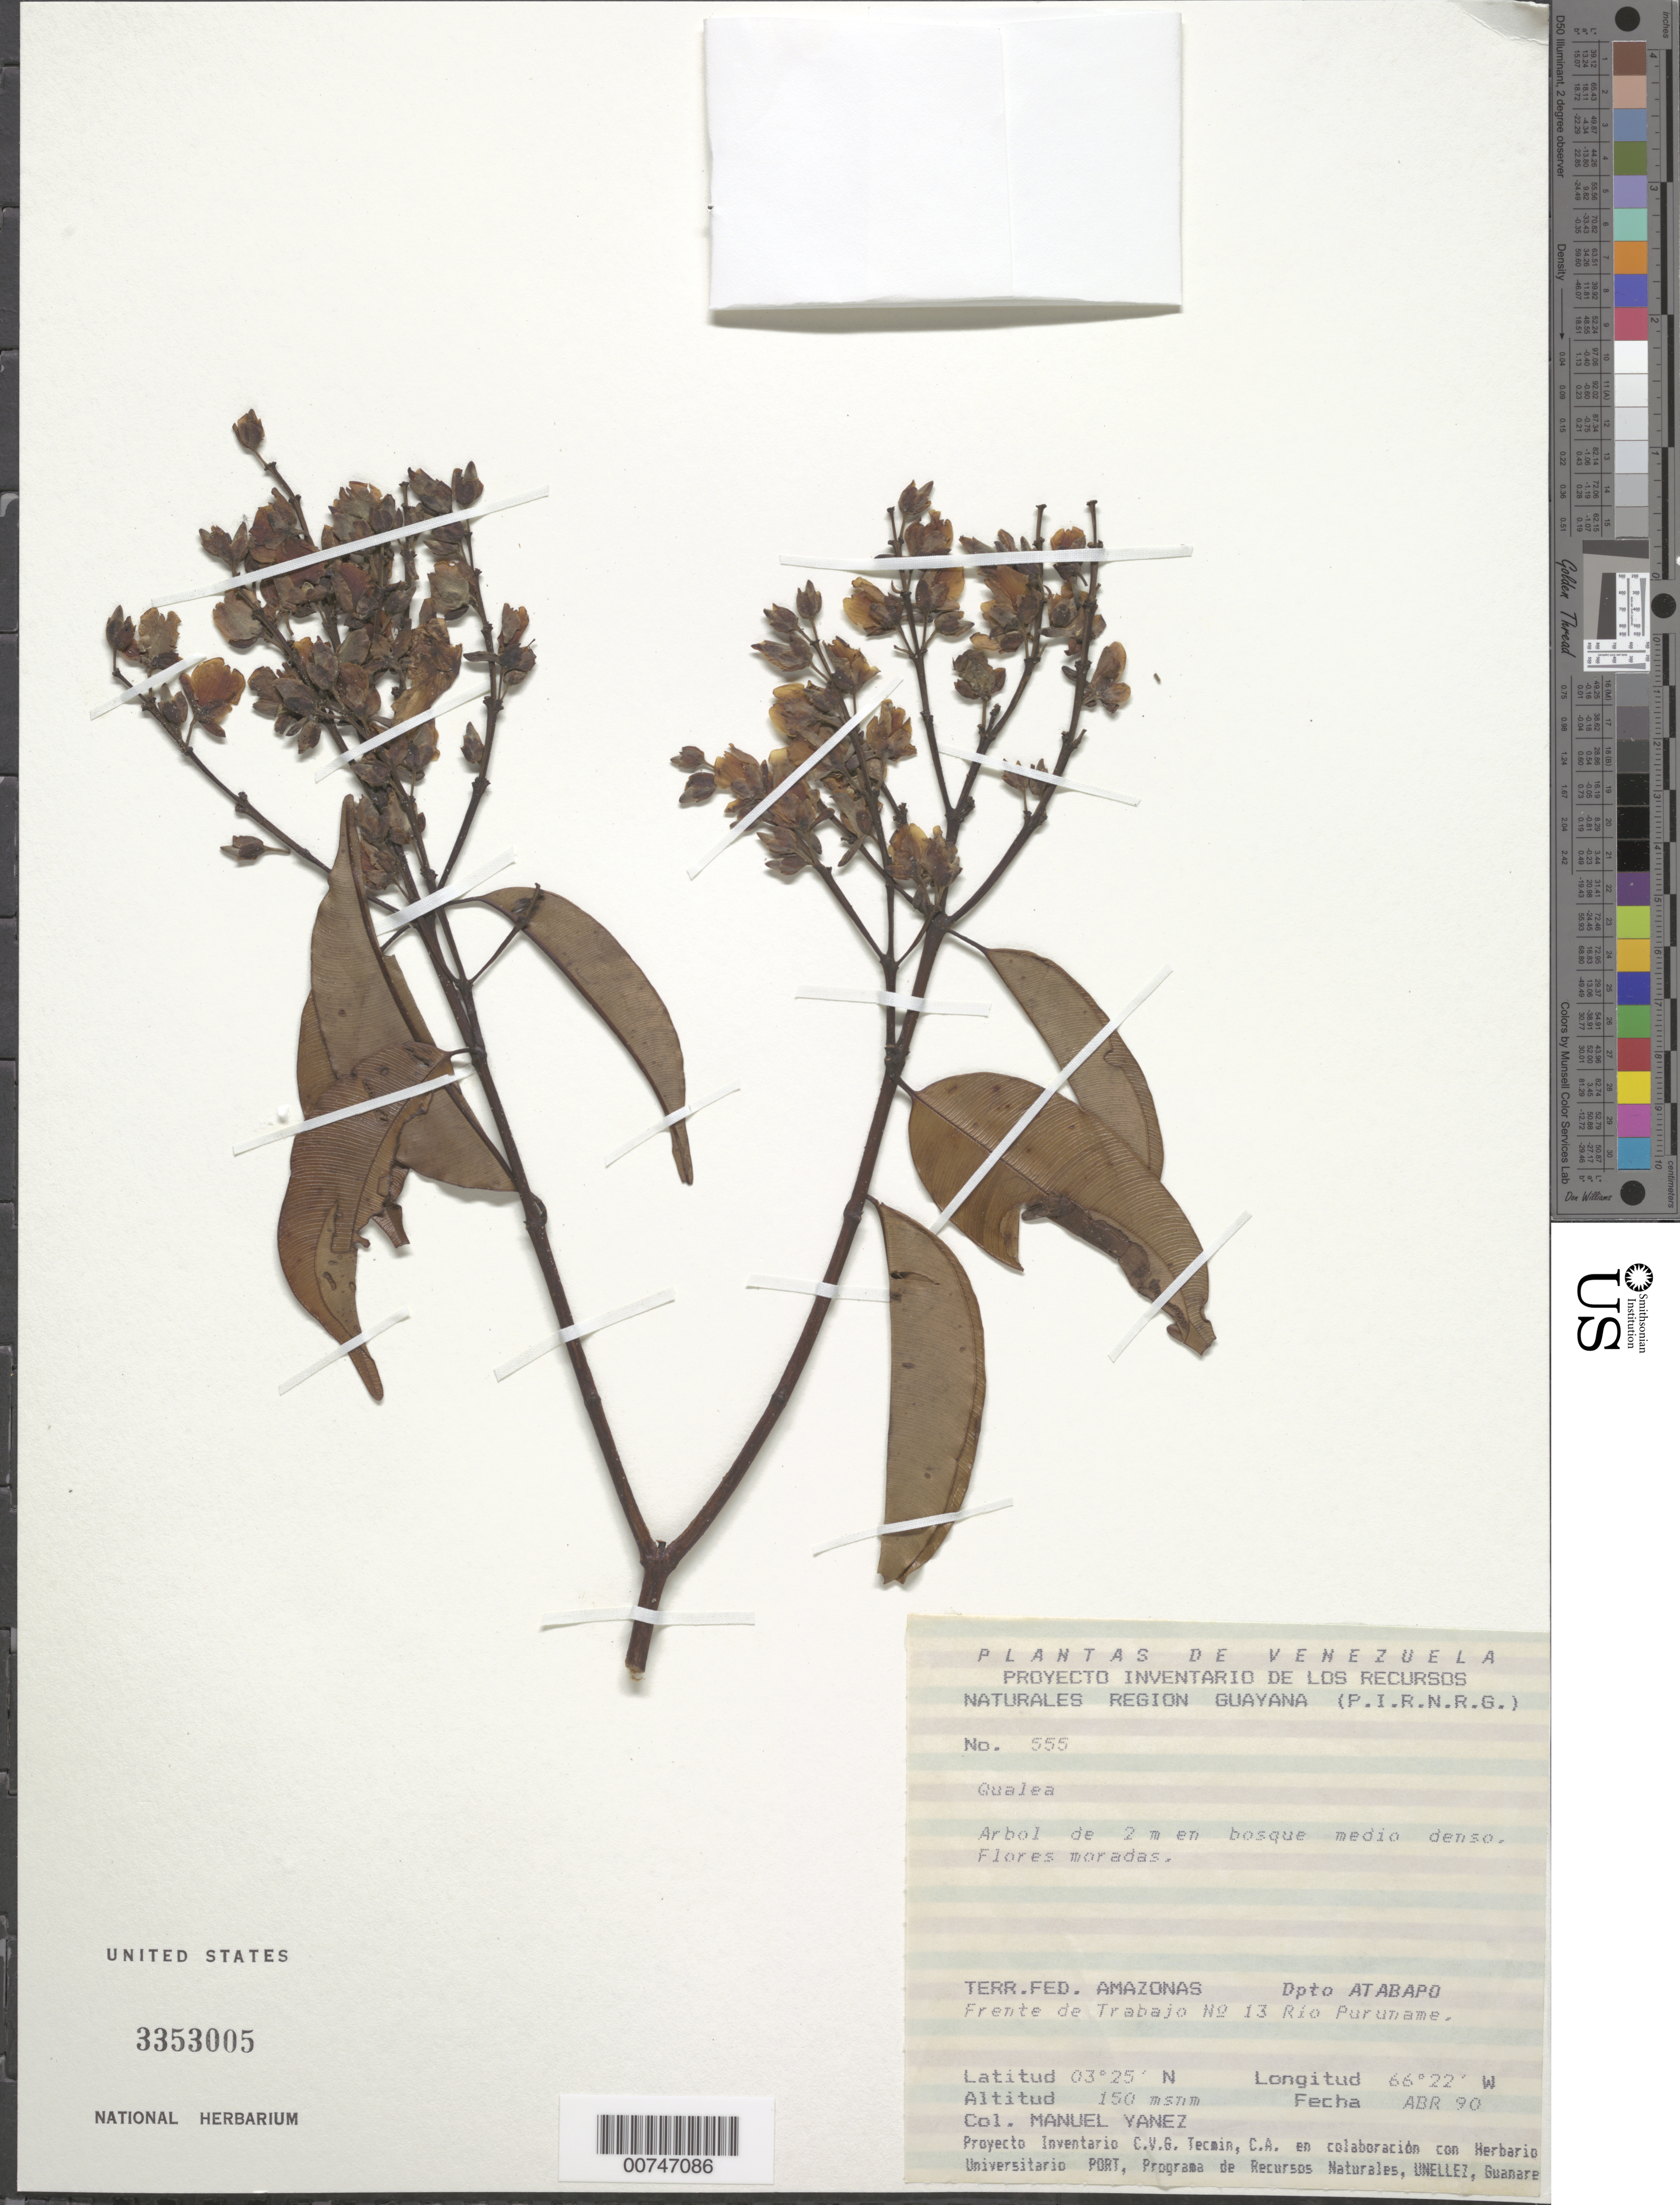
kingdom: Plantae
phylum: Tracheophyta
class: Magnoliopsida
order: Myrtales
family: Vochysiaceae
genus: Qualea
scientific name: Qualea sp.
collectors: M. Yanez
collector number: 555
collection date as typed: Apr-90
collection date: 1990-04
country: Venezuela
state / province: Amazonas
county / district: Atabapo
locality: Río Puruname, frente de Trabajo No. 13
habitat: Bosque medio denso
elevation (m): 150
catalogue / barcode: US 3353005